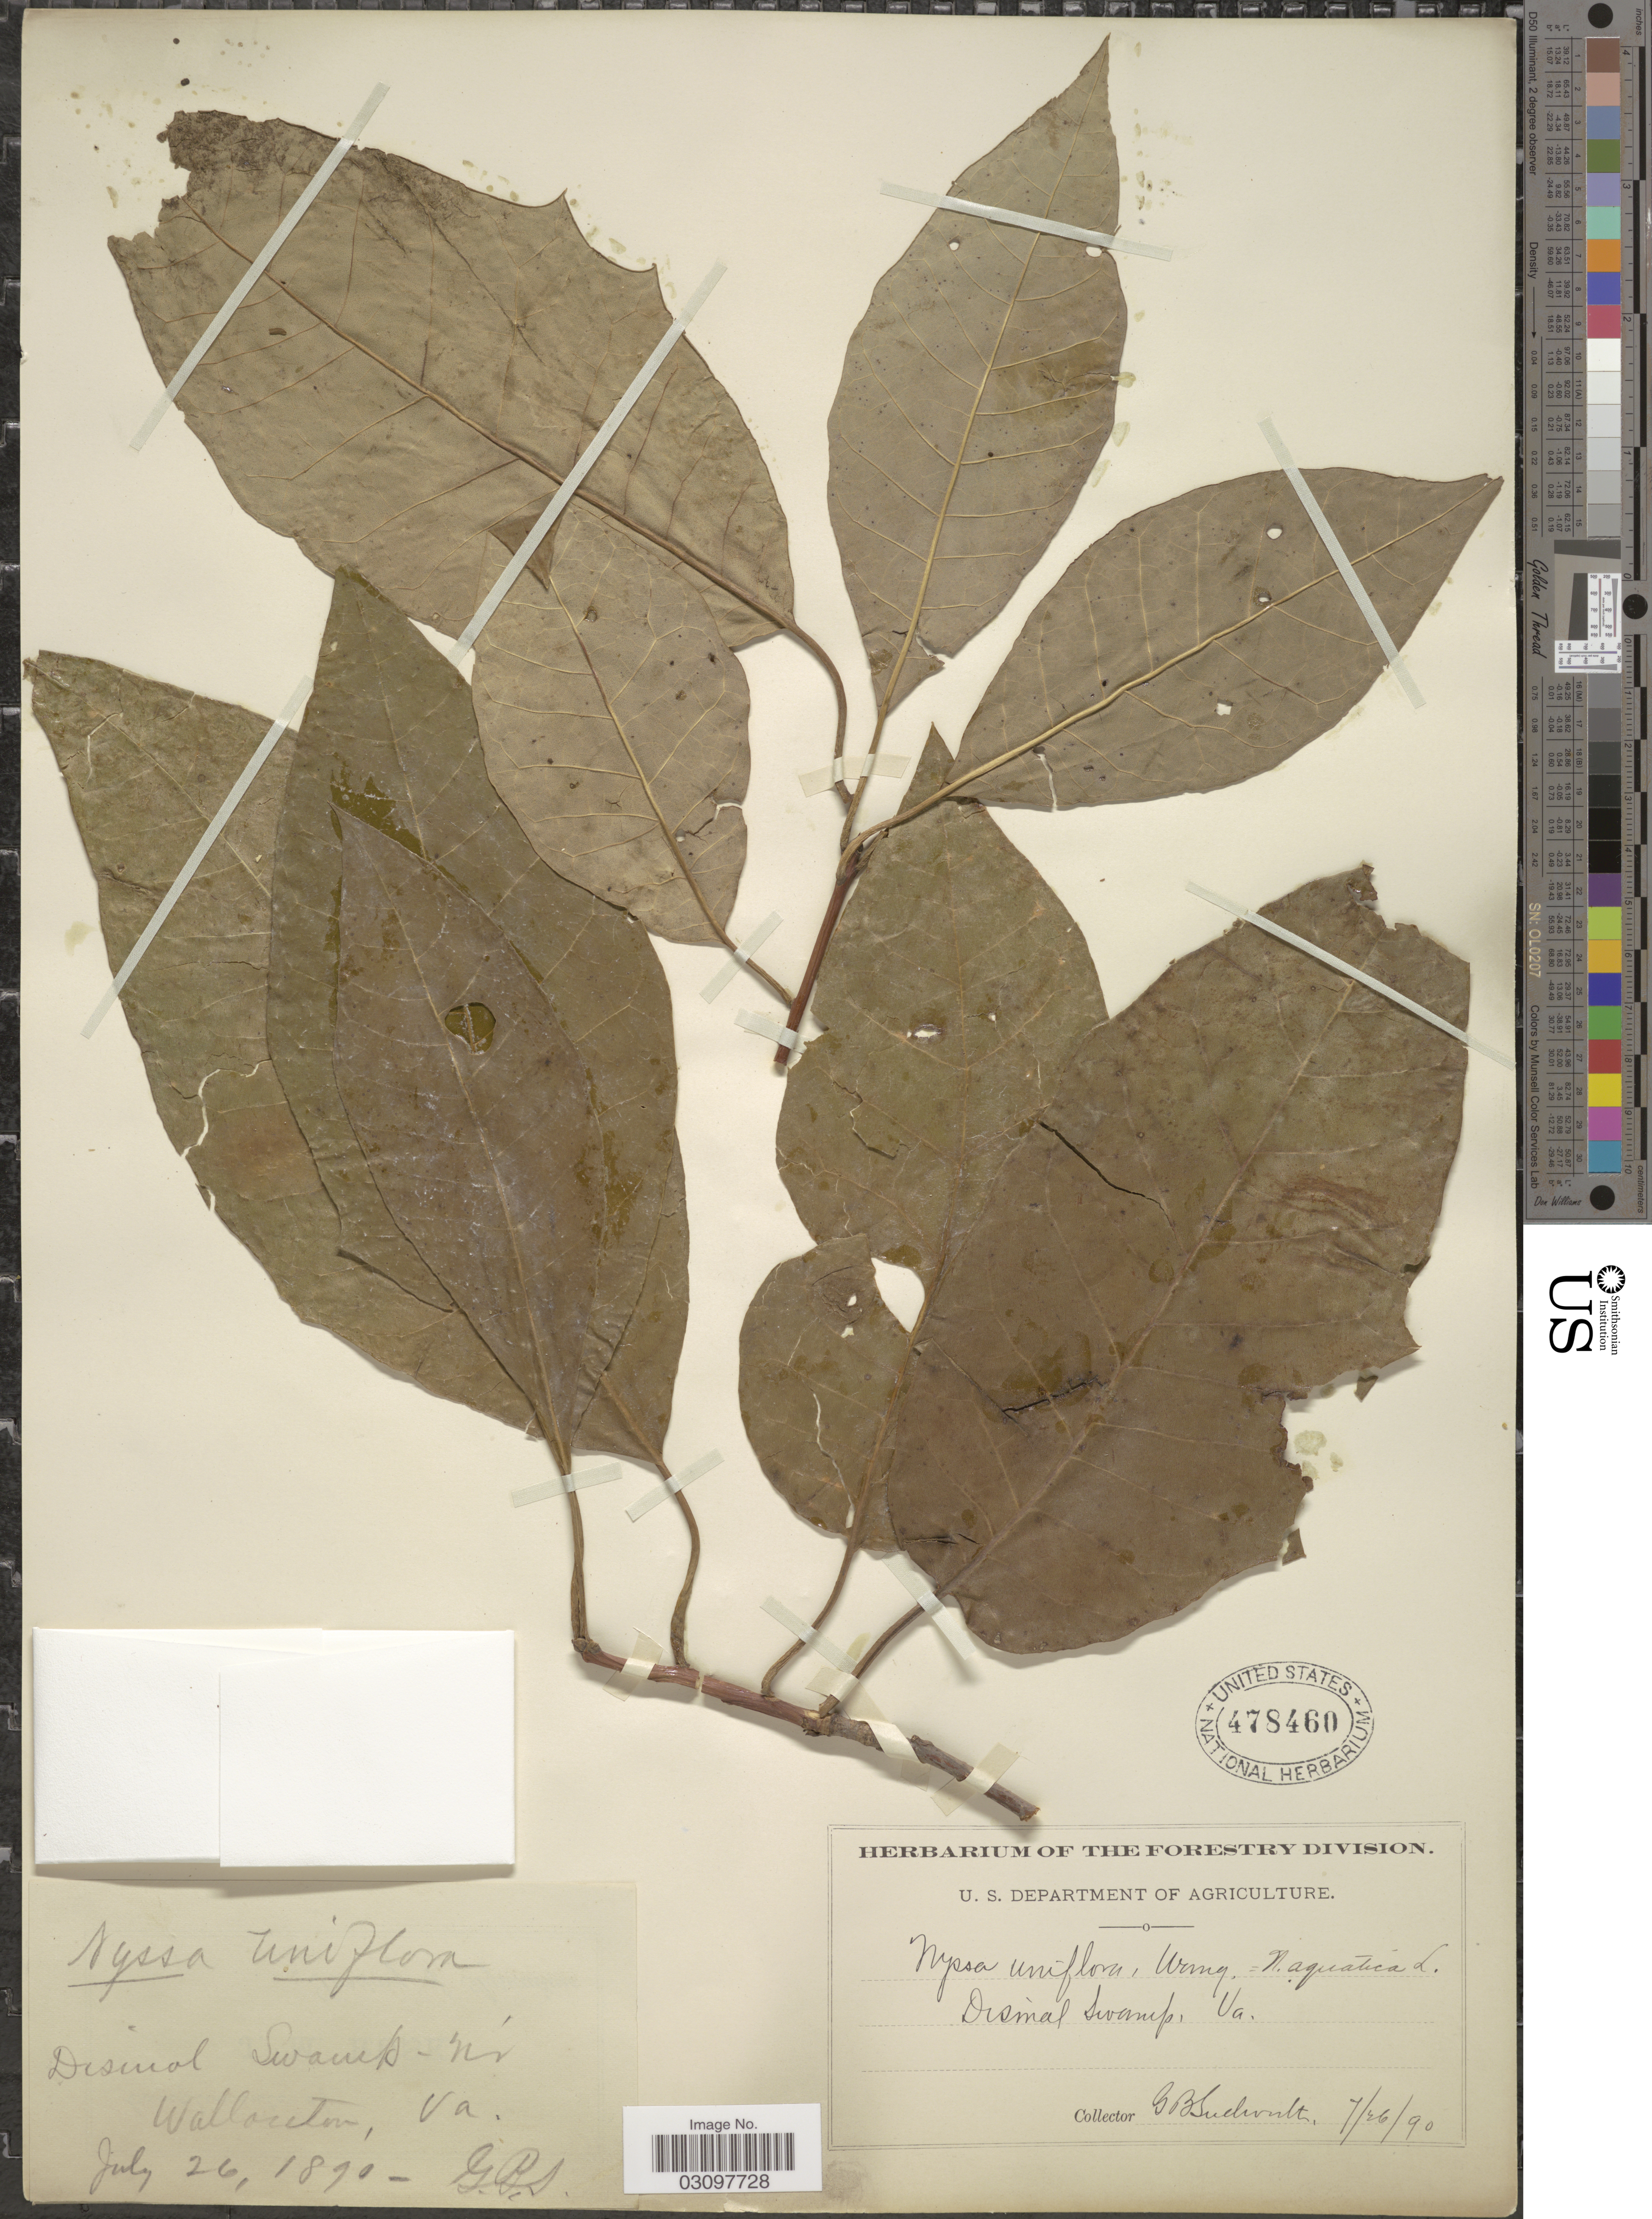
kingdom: Plantae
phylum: Tracheophyta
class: Magnoliopsida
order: Cornales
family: Nyssaceae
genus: Nyssa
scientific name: Nyssa aquatica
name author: L.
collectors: G. B. Sudworth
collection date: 1890-07-26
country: United States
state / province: Virginia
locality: Dismal Swamp - nr. Wallaceton, Va.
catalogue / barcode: US 478460